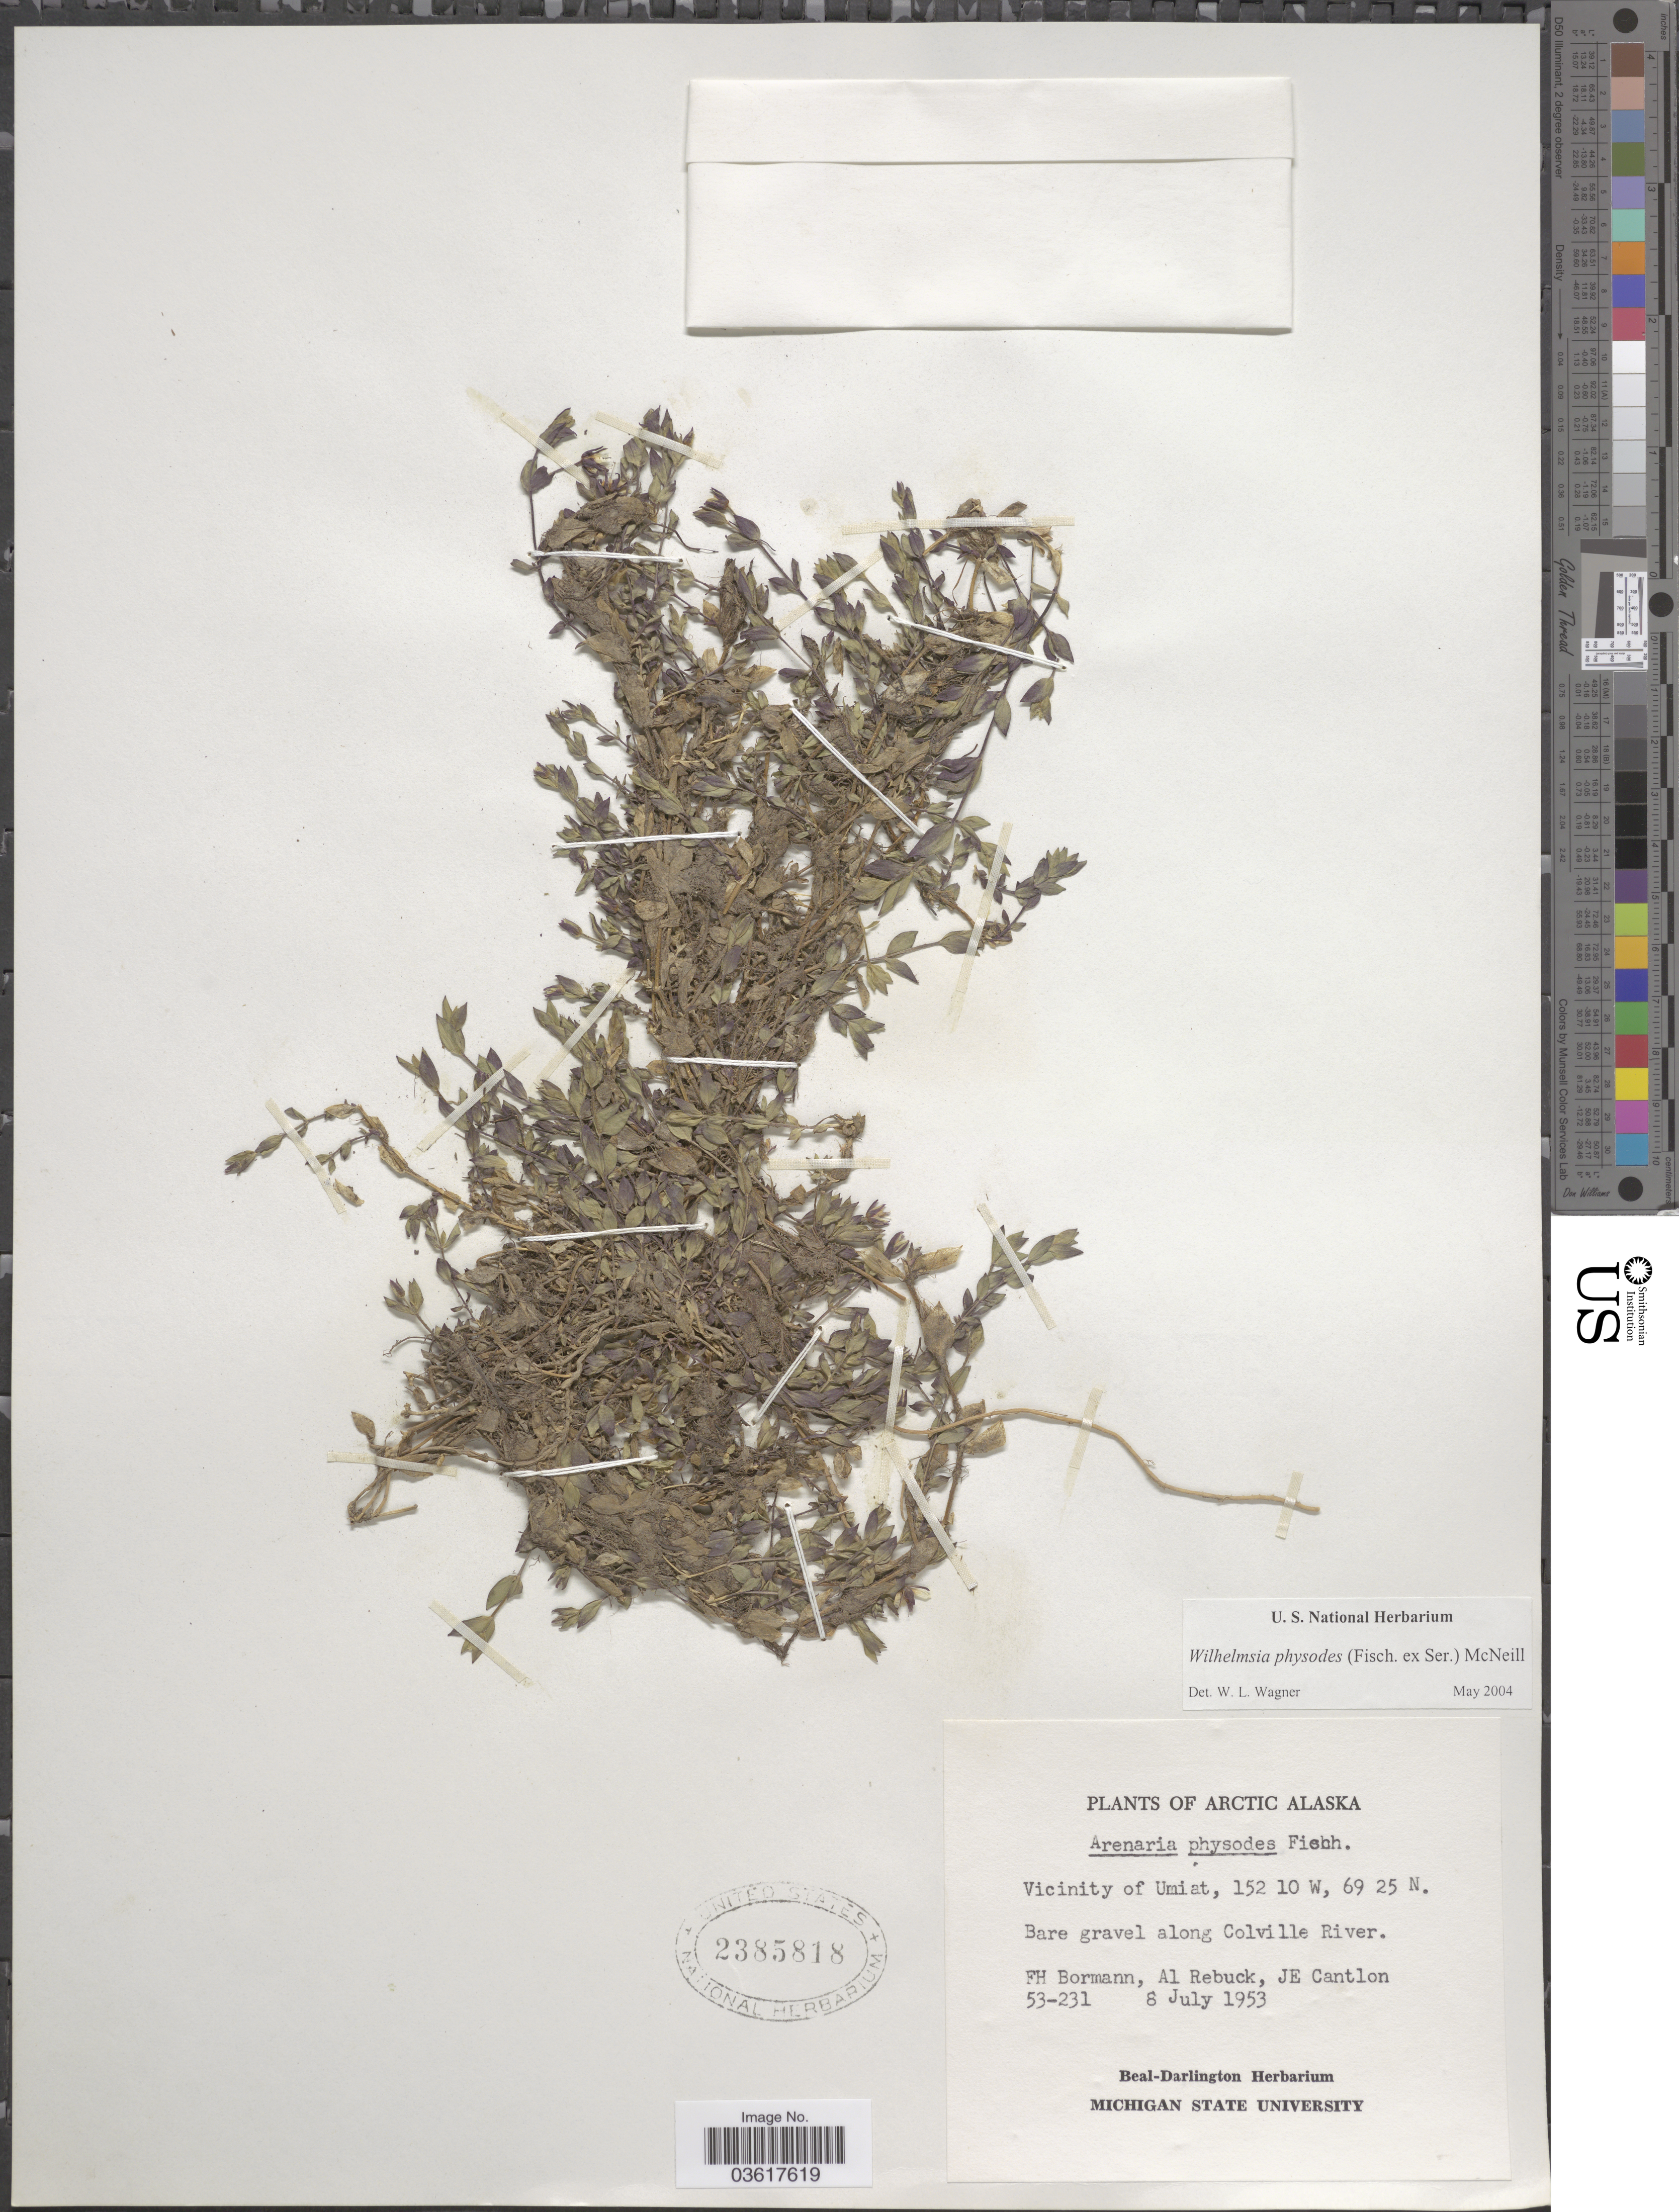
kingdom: Plantae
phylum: Tracheophyta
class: Magnoliopsida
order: Caryophyllales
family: Caryophyllaceae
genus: Wilhelmsia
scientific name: Wilhelmsia sp.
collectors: F. Bormann, A. Rebuck & J. Cantlon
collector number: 53-231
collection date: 1953-07-08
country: United States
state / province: Alaska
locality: Arctic Alaska. Vicinity of Umiat. Bare gravel along Colville River.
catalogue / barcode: US 2385818